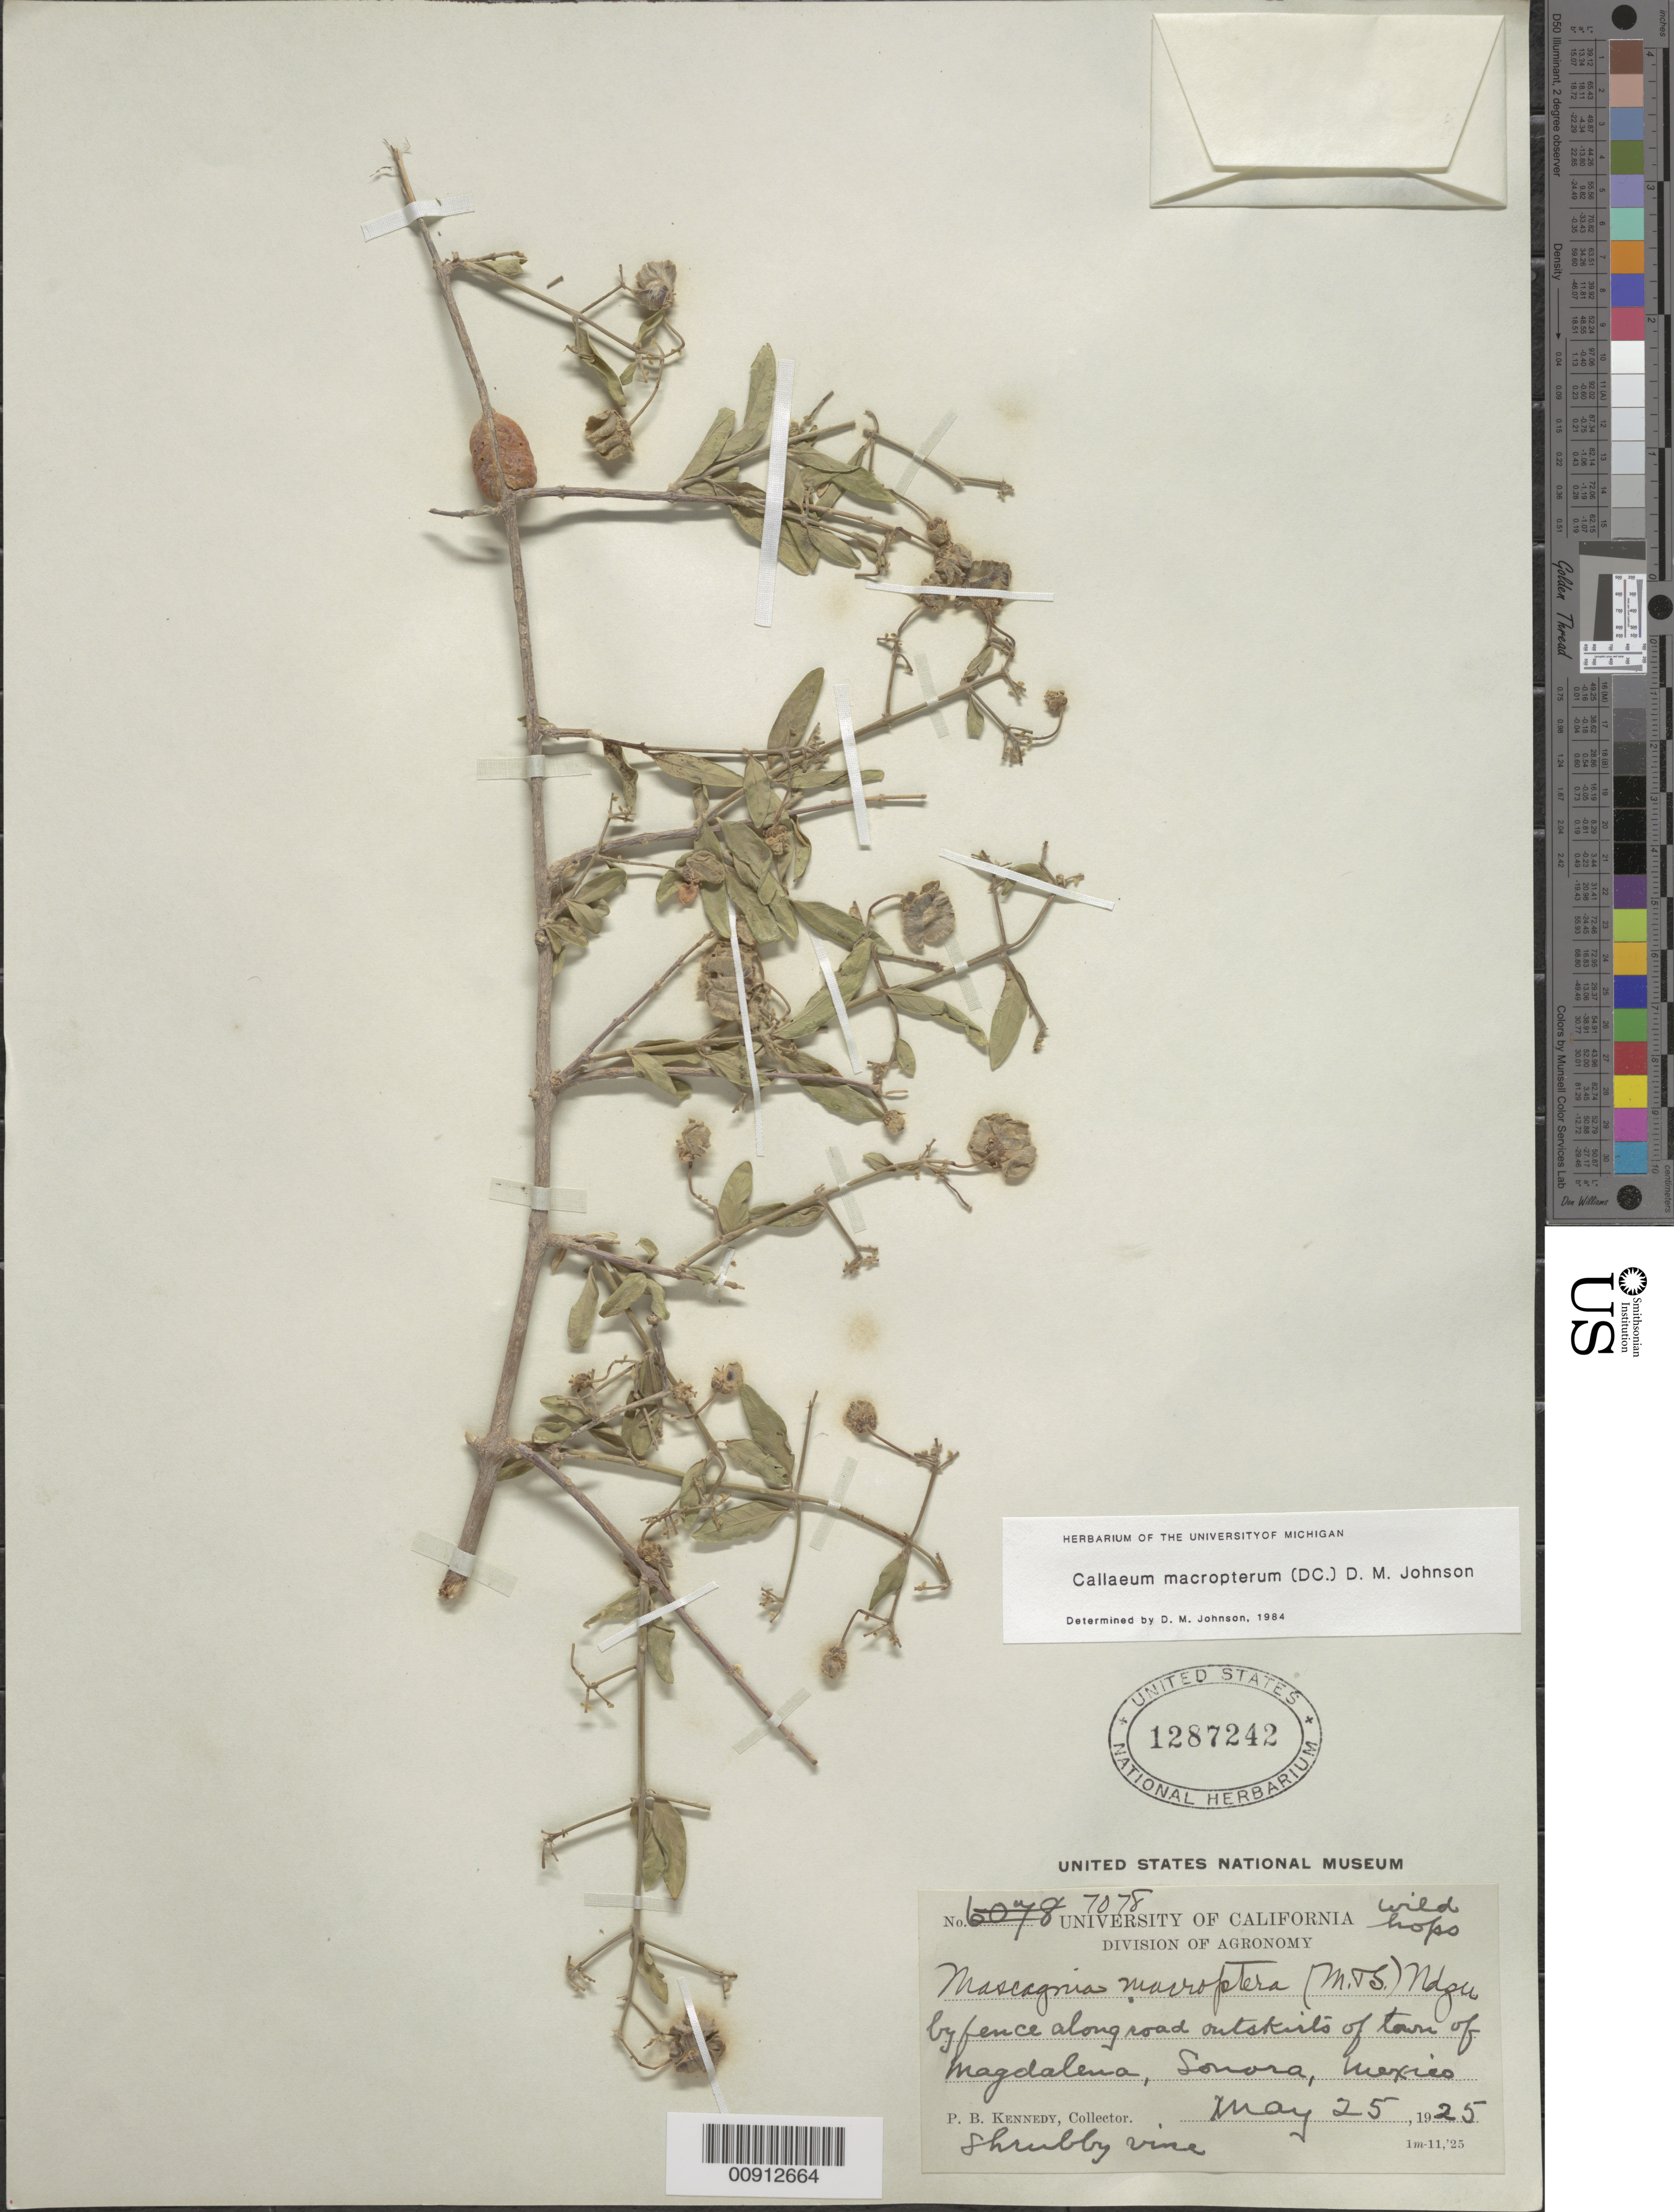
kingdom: Plantae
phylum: Tracheophyta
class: Magnoliopsida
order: Malpighiales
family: Malpighiaceae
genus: Callaeum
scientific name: Callaeum macropterum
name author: (Moc. & Sessé ex DC.) D.M. Johnson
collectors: P. B. Kennedy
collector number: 7078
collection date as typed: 25 May 1925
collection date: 1925-05-25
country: Mexico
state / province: Sonora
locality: By fence along road outskirts of town of Magdalena, Sonora.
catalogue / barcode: US 1287242